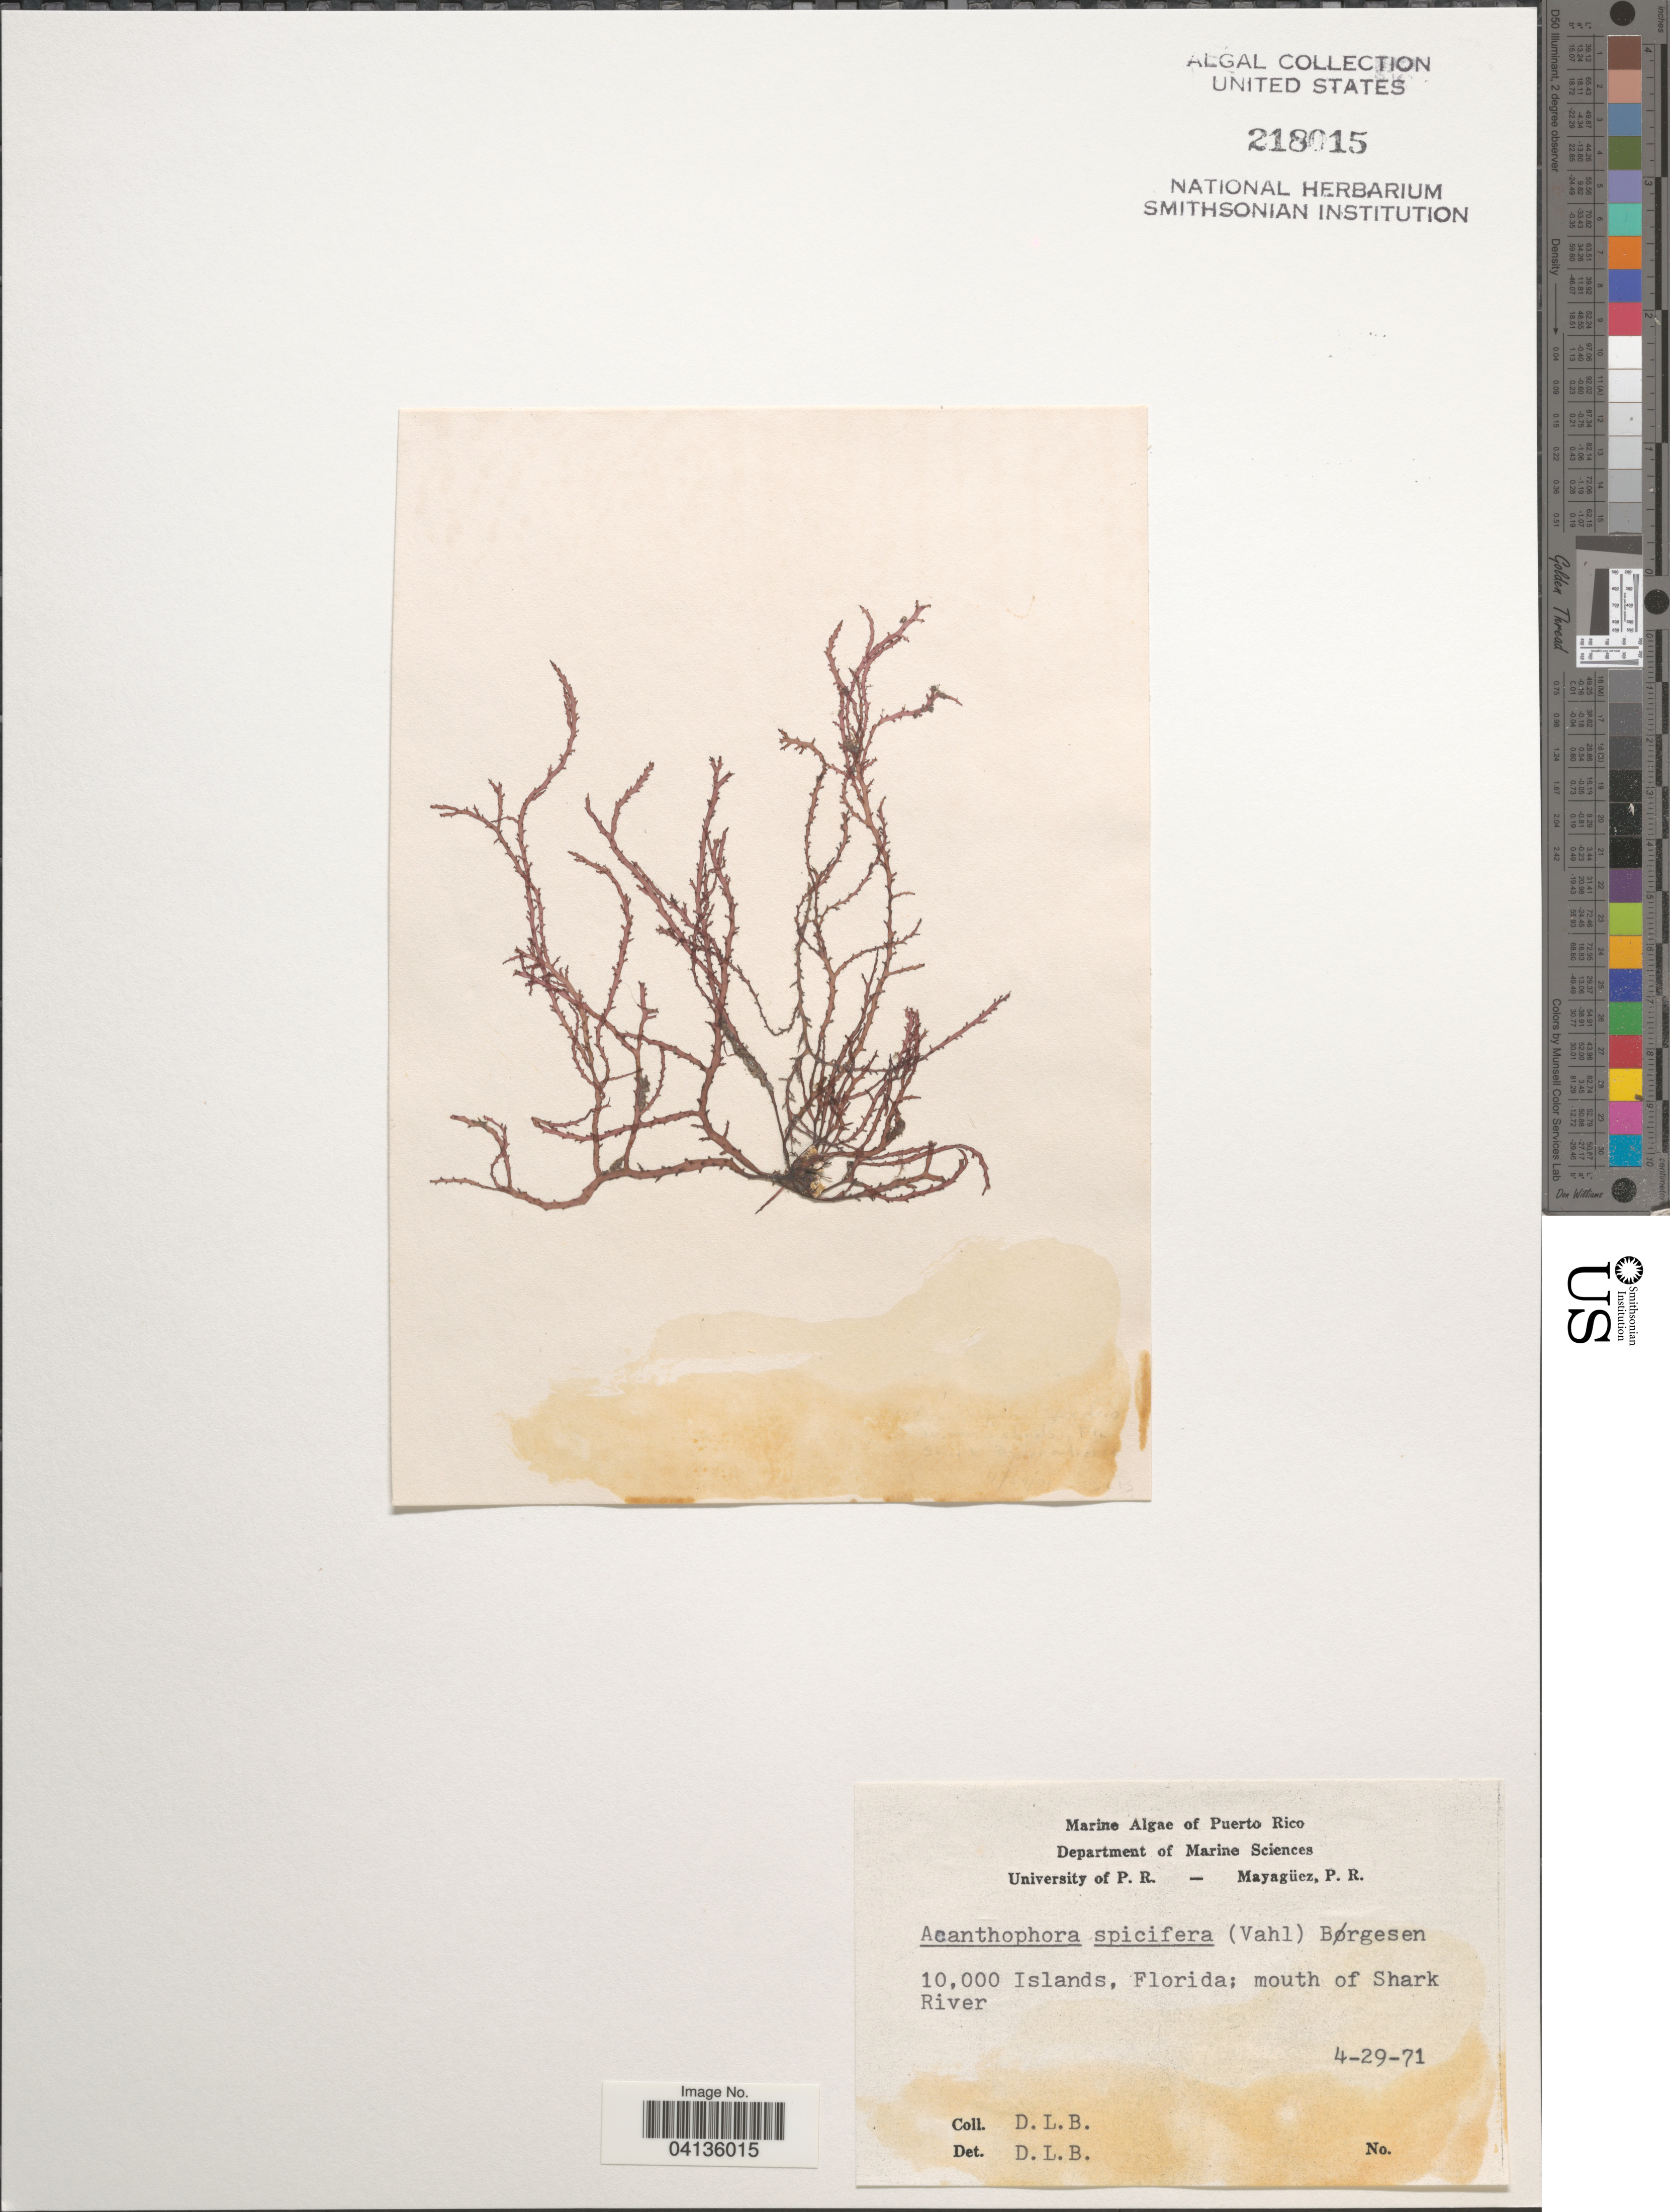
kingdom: Plantae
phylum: Rhodophyta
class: Florideophyceae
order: Ceramiales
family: Rhodomelaceae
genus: Acanthophora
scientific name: Acanthophora spicifera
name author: (Vahl) Børgesen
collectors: D. L. B.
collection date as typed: Transcribed d/m/y: 29/4/71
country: Puerto Rico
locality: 10,000 Islands; mouth of Shark River.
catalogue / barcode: US 218015